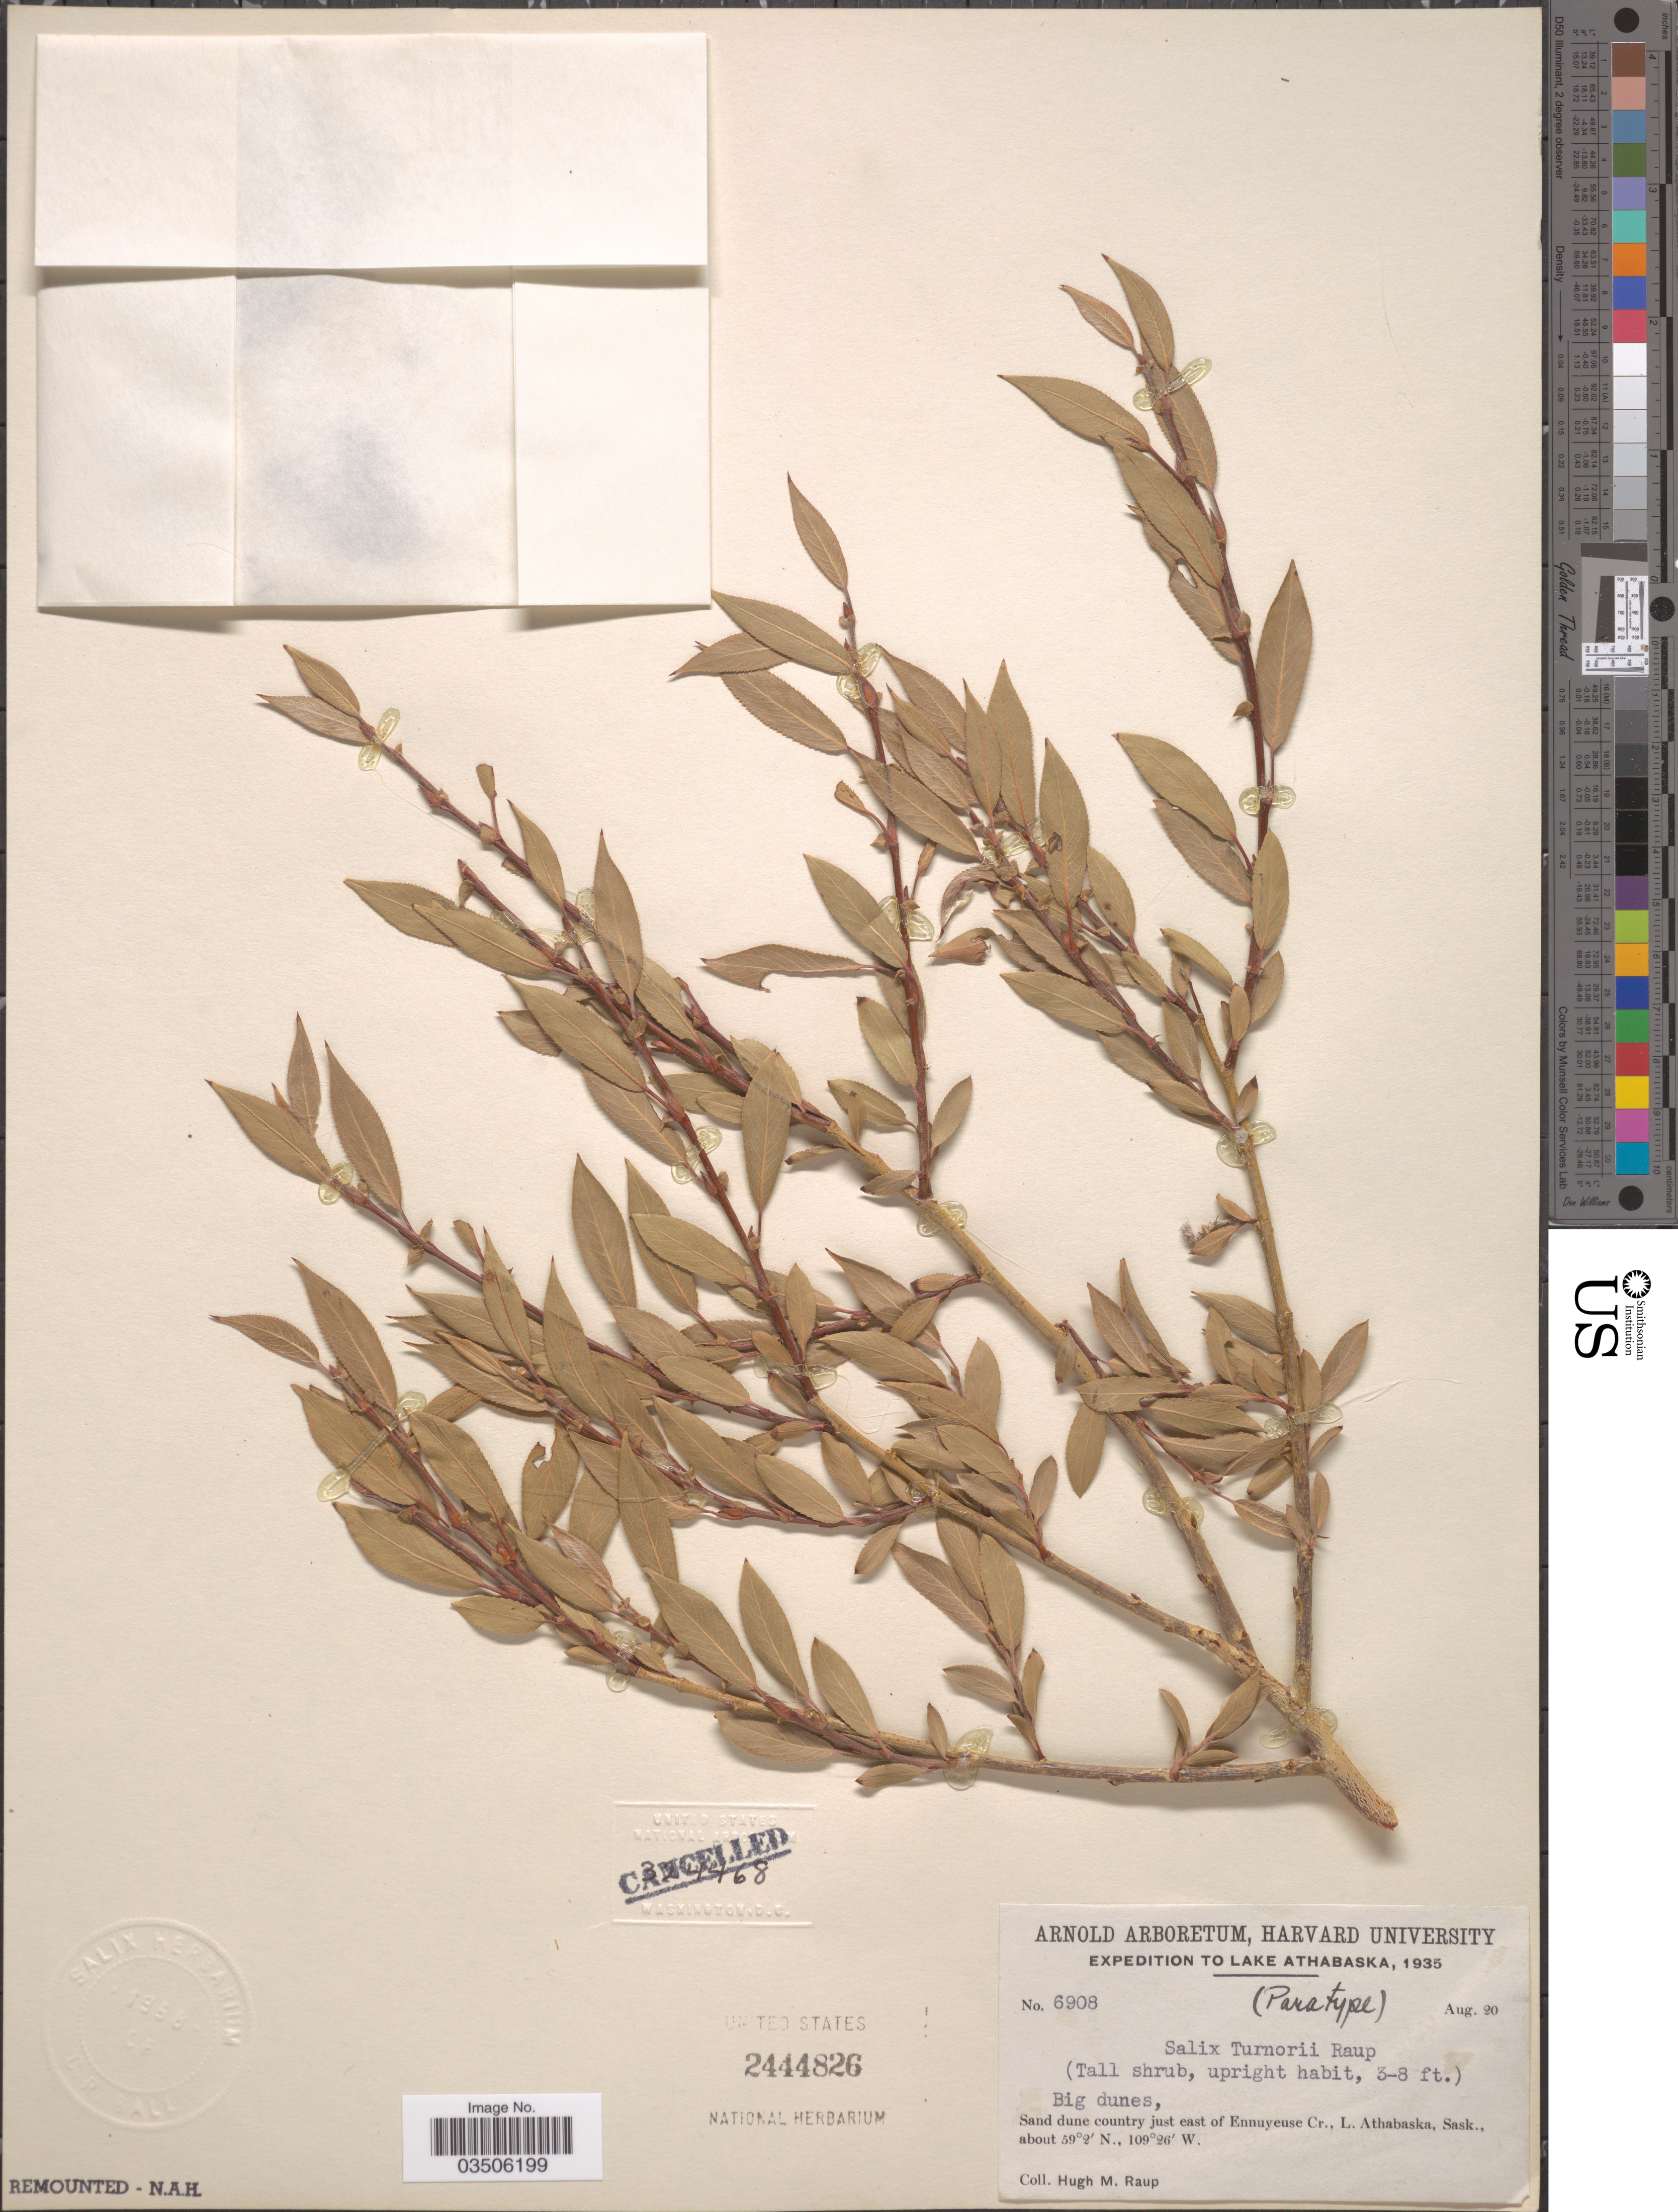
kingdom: Plantae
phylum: Tracheophyta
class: Magnoliopsida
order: Malpighiales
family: Salicaceae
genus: Salix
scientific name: Salix turnorii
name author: Raup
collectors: H. Raup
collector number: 6908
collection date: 1935-08-20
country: Canada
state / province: Saskatchewan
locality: Lake Athabaska. Big dunes. Sand dune country just east of Ennuyeuse Cr., L. Athabaska.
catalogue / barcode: US 2444826